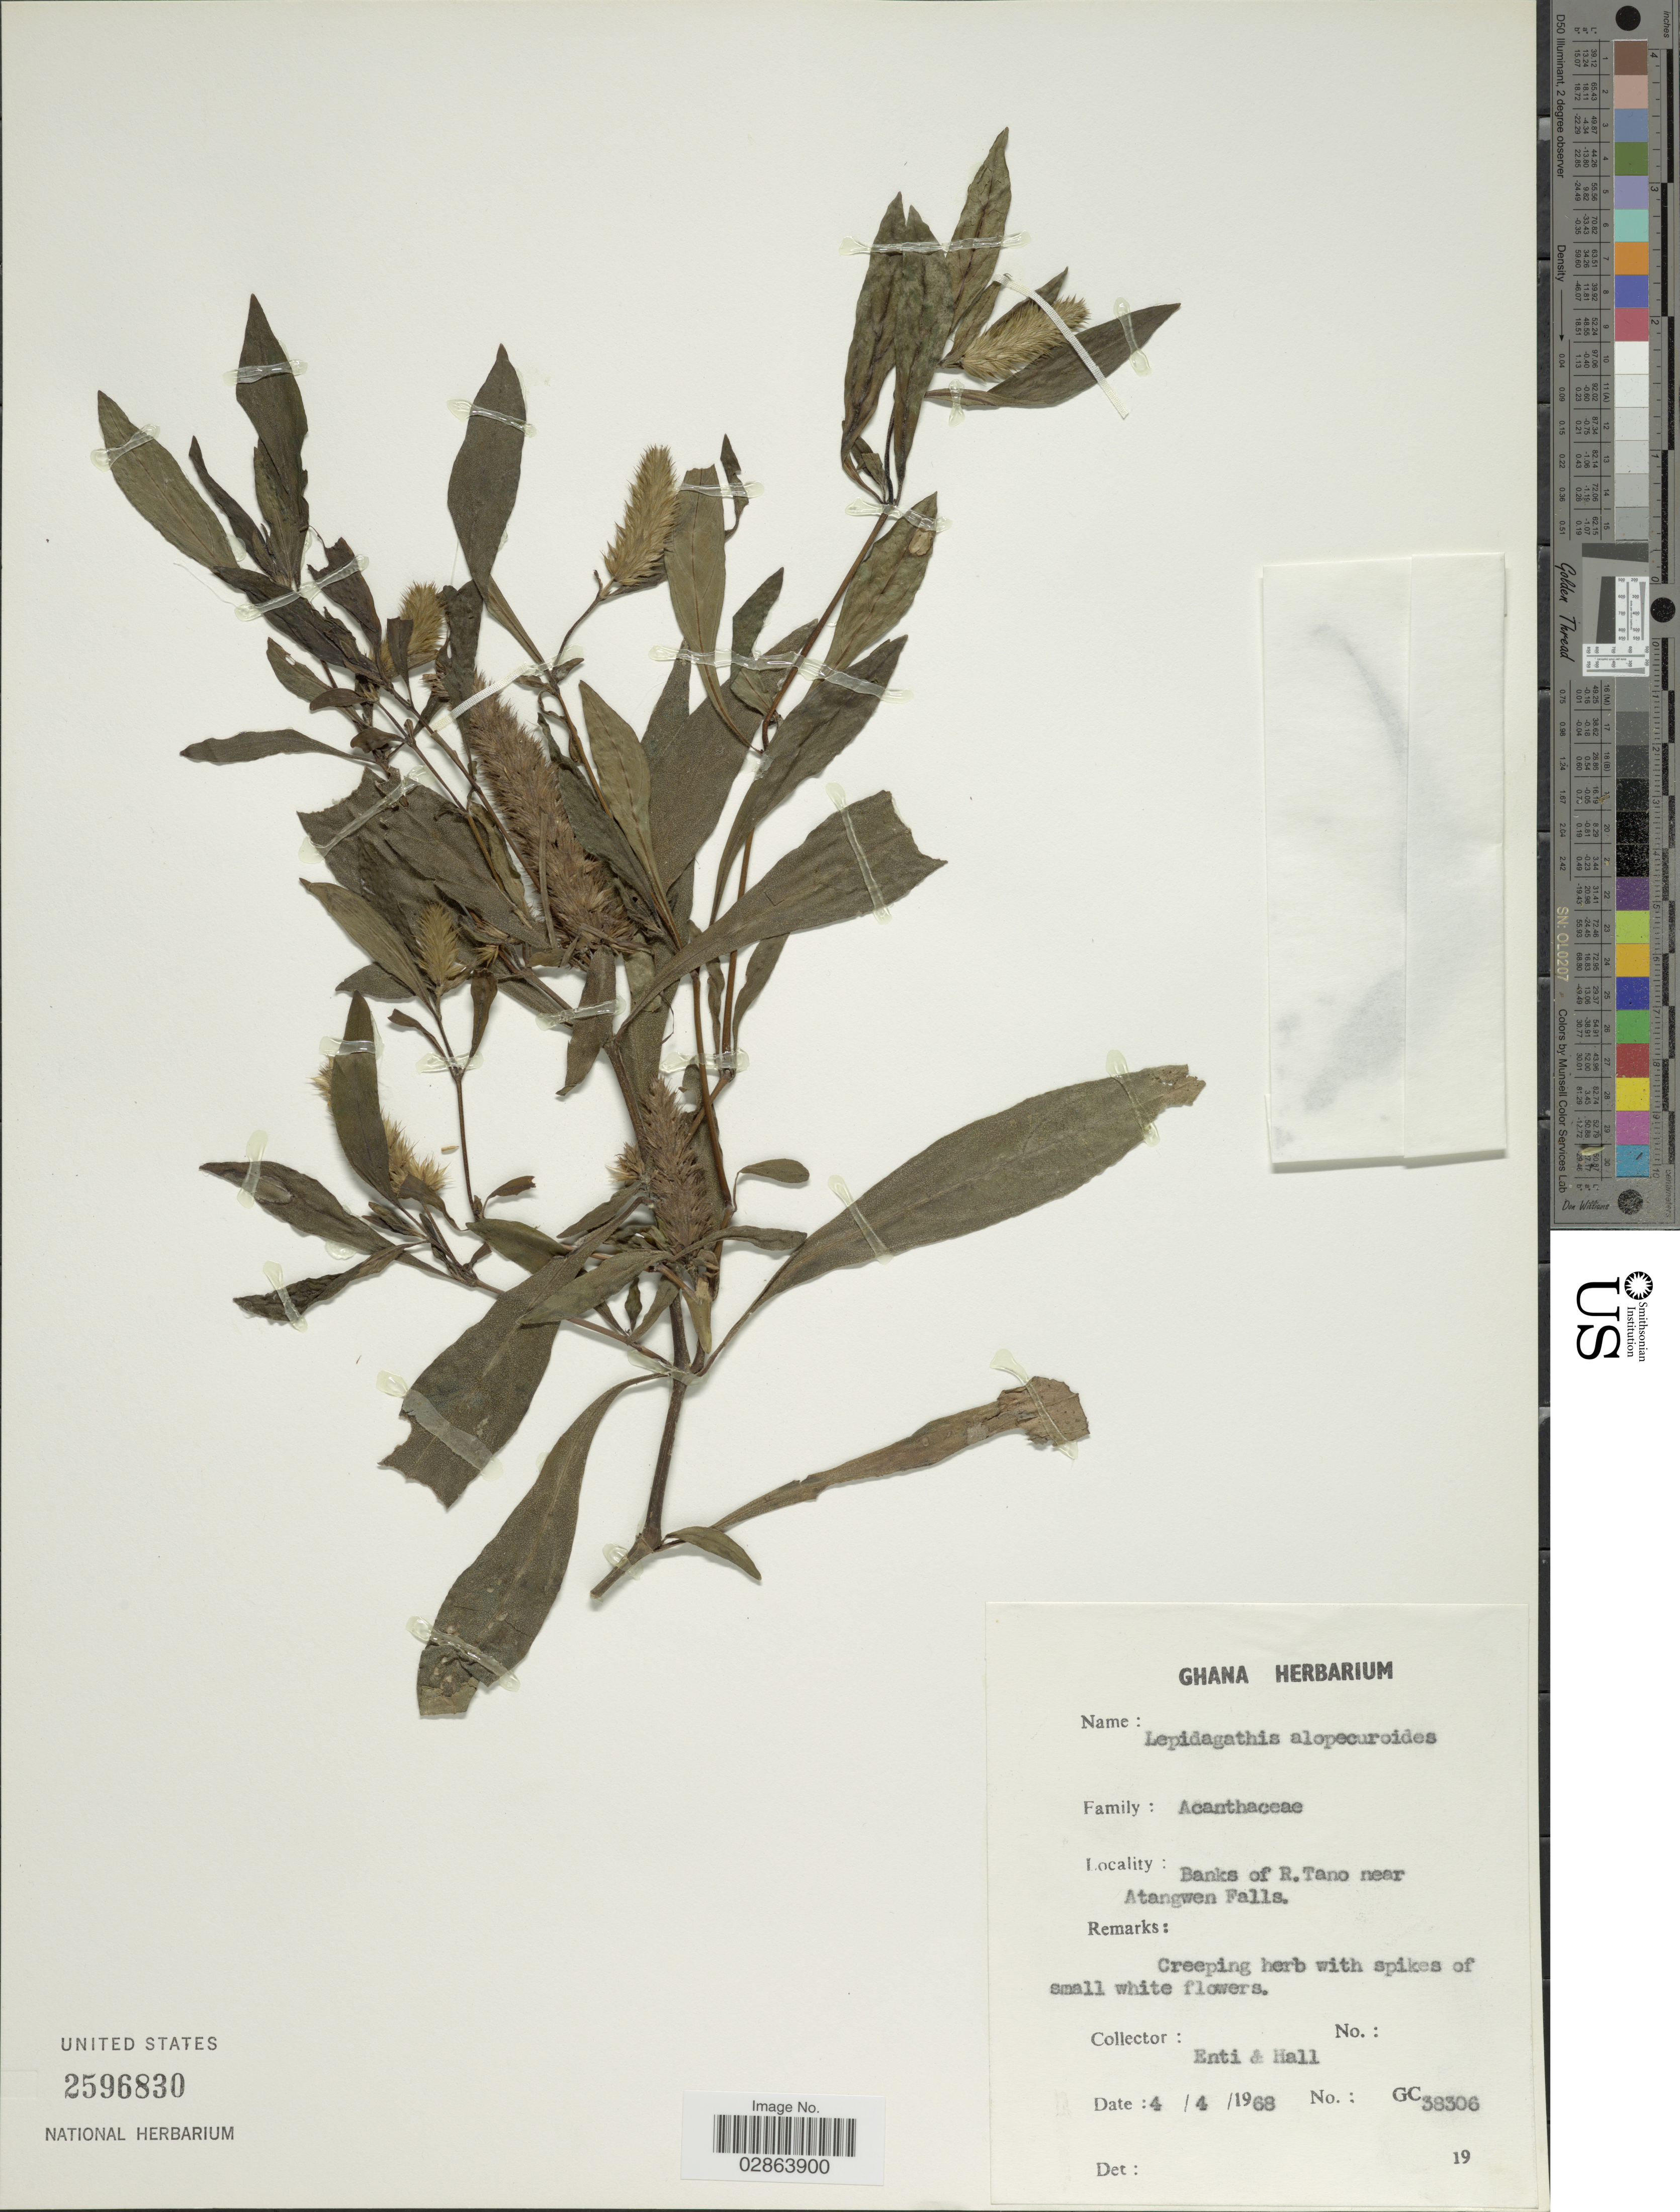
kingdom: Plantae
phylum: Tracheophyta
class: Magnoliopsida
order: Lamiales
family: Acanthaceae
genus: Teliostachya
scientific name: Teliostachya alopecuroides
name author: Nees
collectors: -. Enti & -- Hall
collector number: GC38306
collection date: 1968-04-04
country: Ghana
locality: Banks of R. Tano near Atangwen Falls.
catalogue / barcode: US 2596830